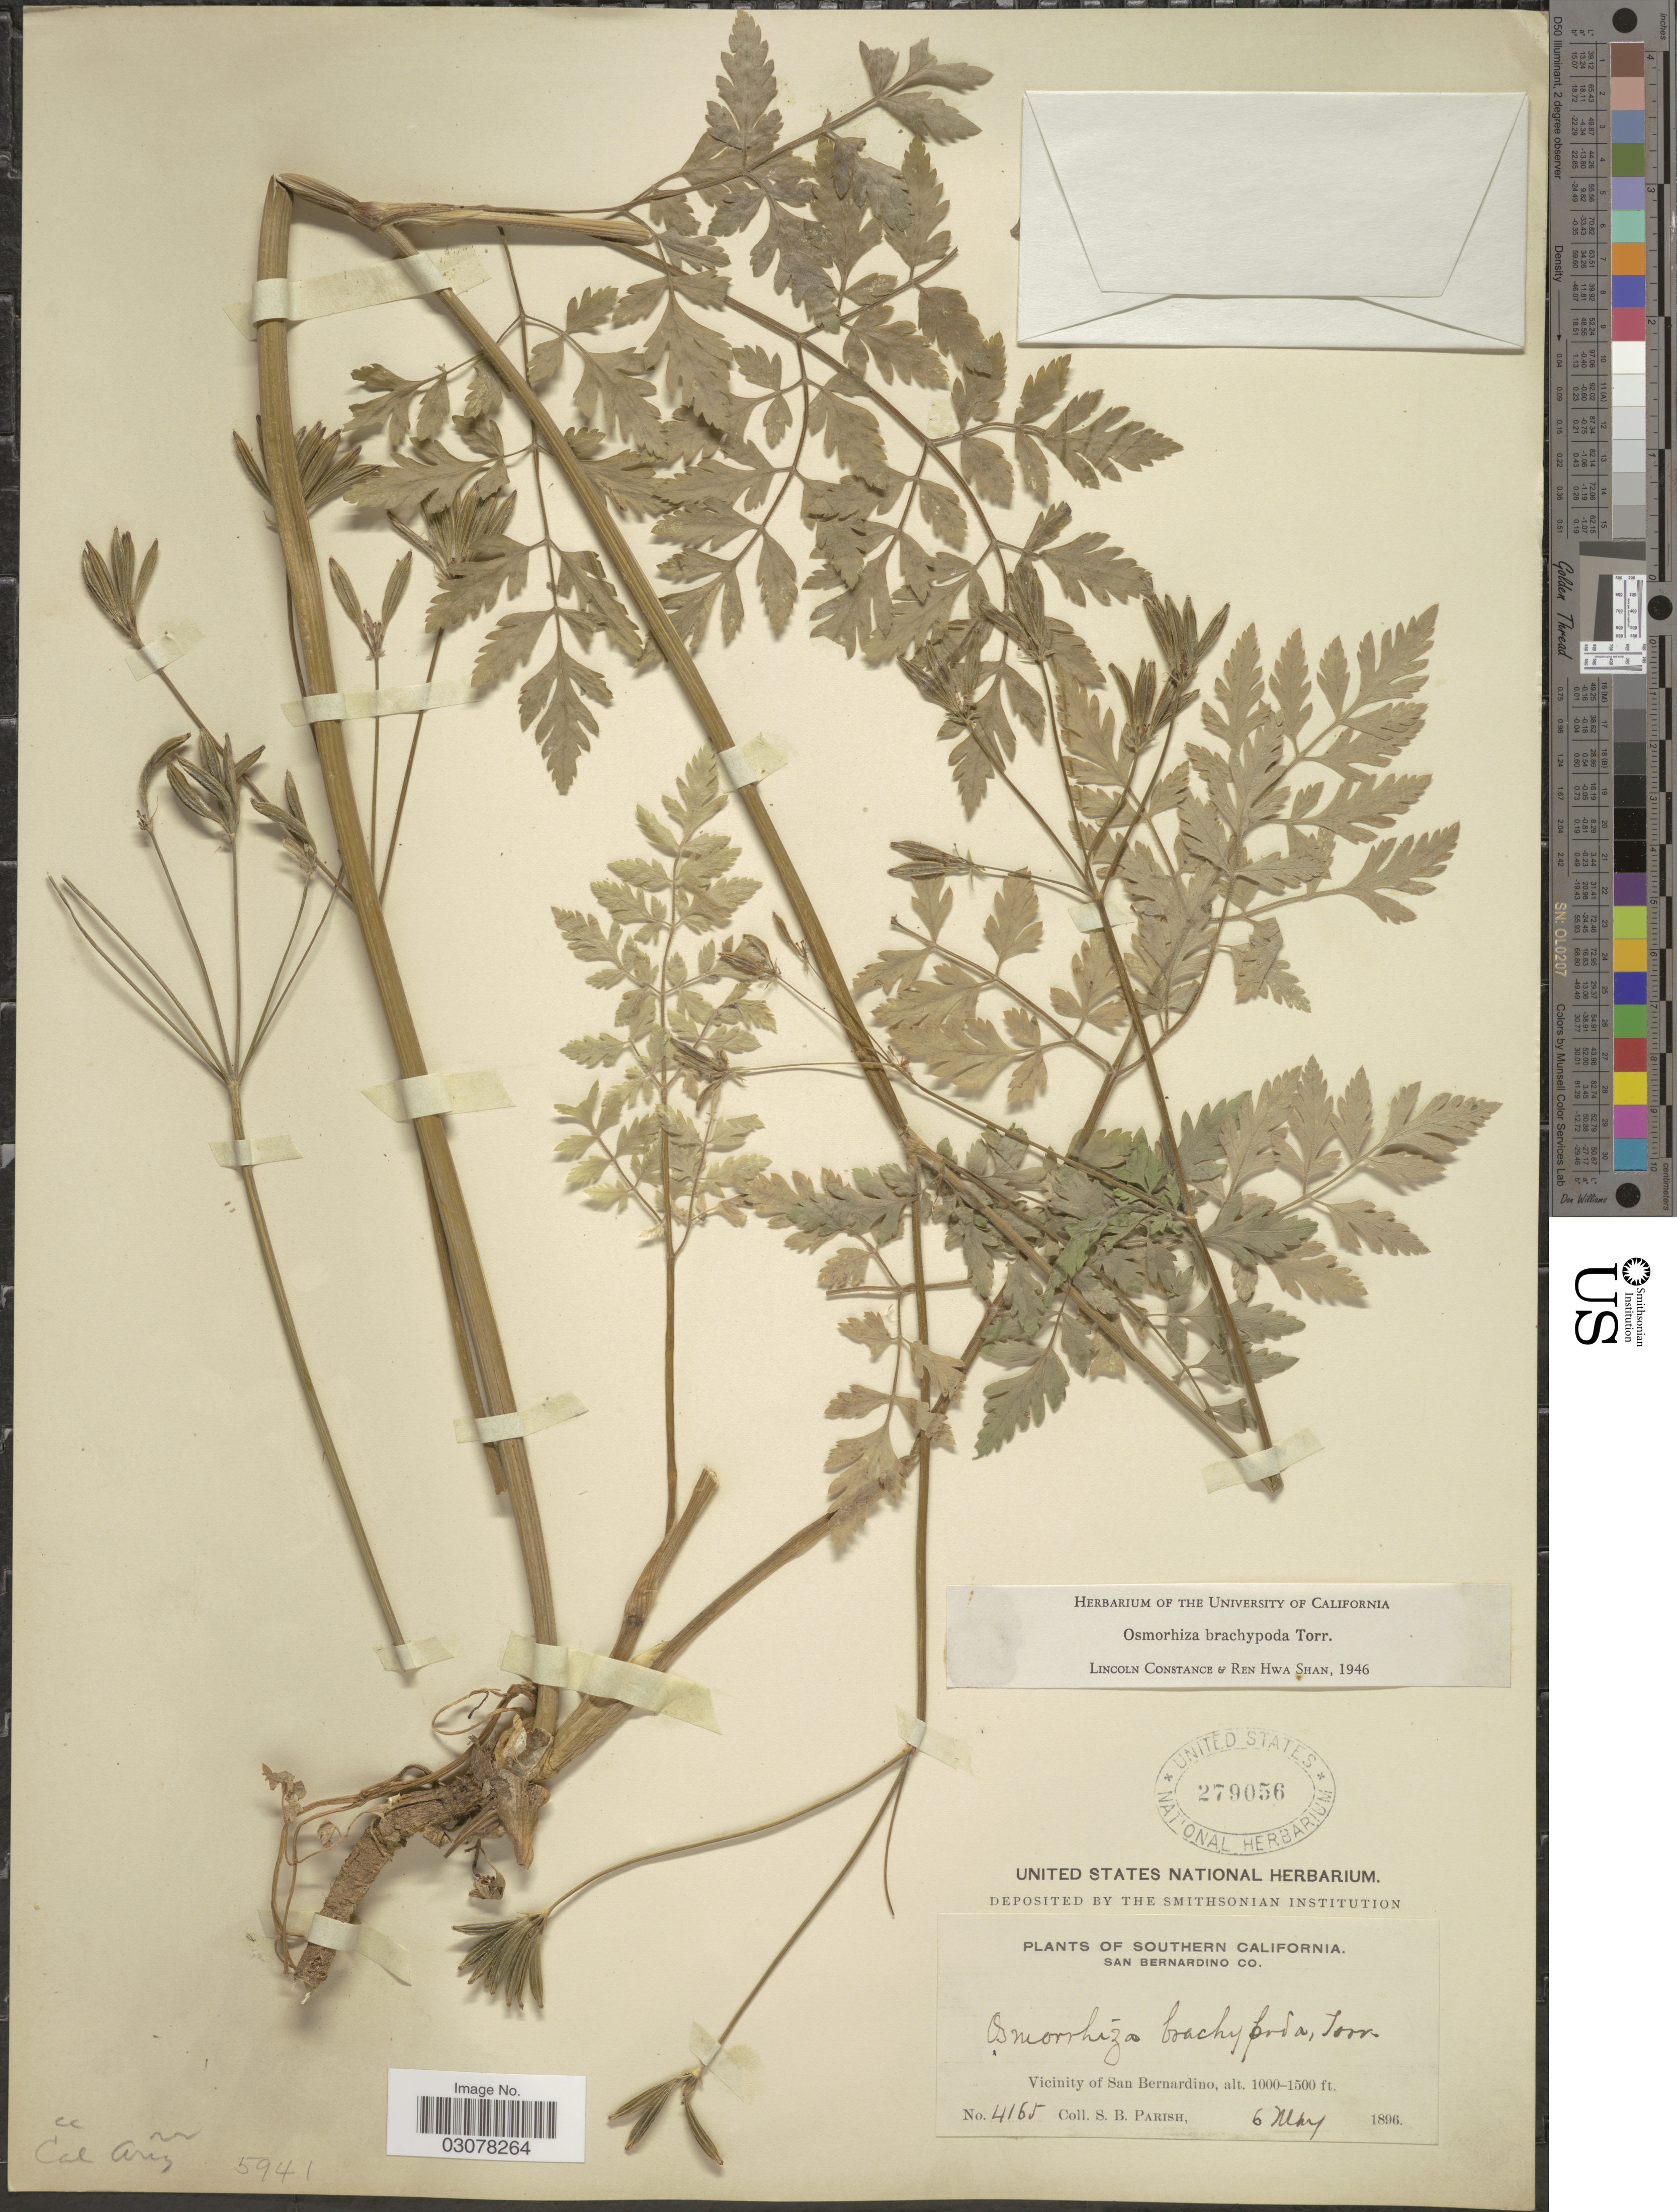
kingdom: Plantae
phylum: Tracheophyta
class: Magnoliopsida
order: Apiales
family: Apiaceae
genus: Osmorhiza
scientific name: Osmorhiza brachypoda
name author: Torr. ex Durand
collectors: S. B. Parish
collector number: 4165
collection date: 1896-05-06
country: United States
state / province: California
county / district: San Bernardino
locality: Southern California. San Bernardino Co. Vicinity of San Bernardino.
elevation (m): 305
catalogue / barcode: US 279056